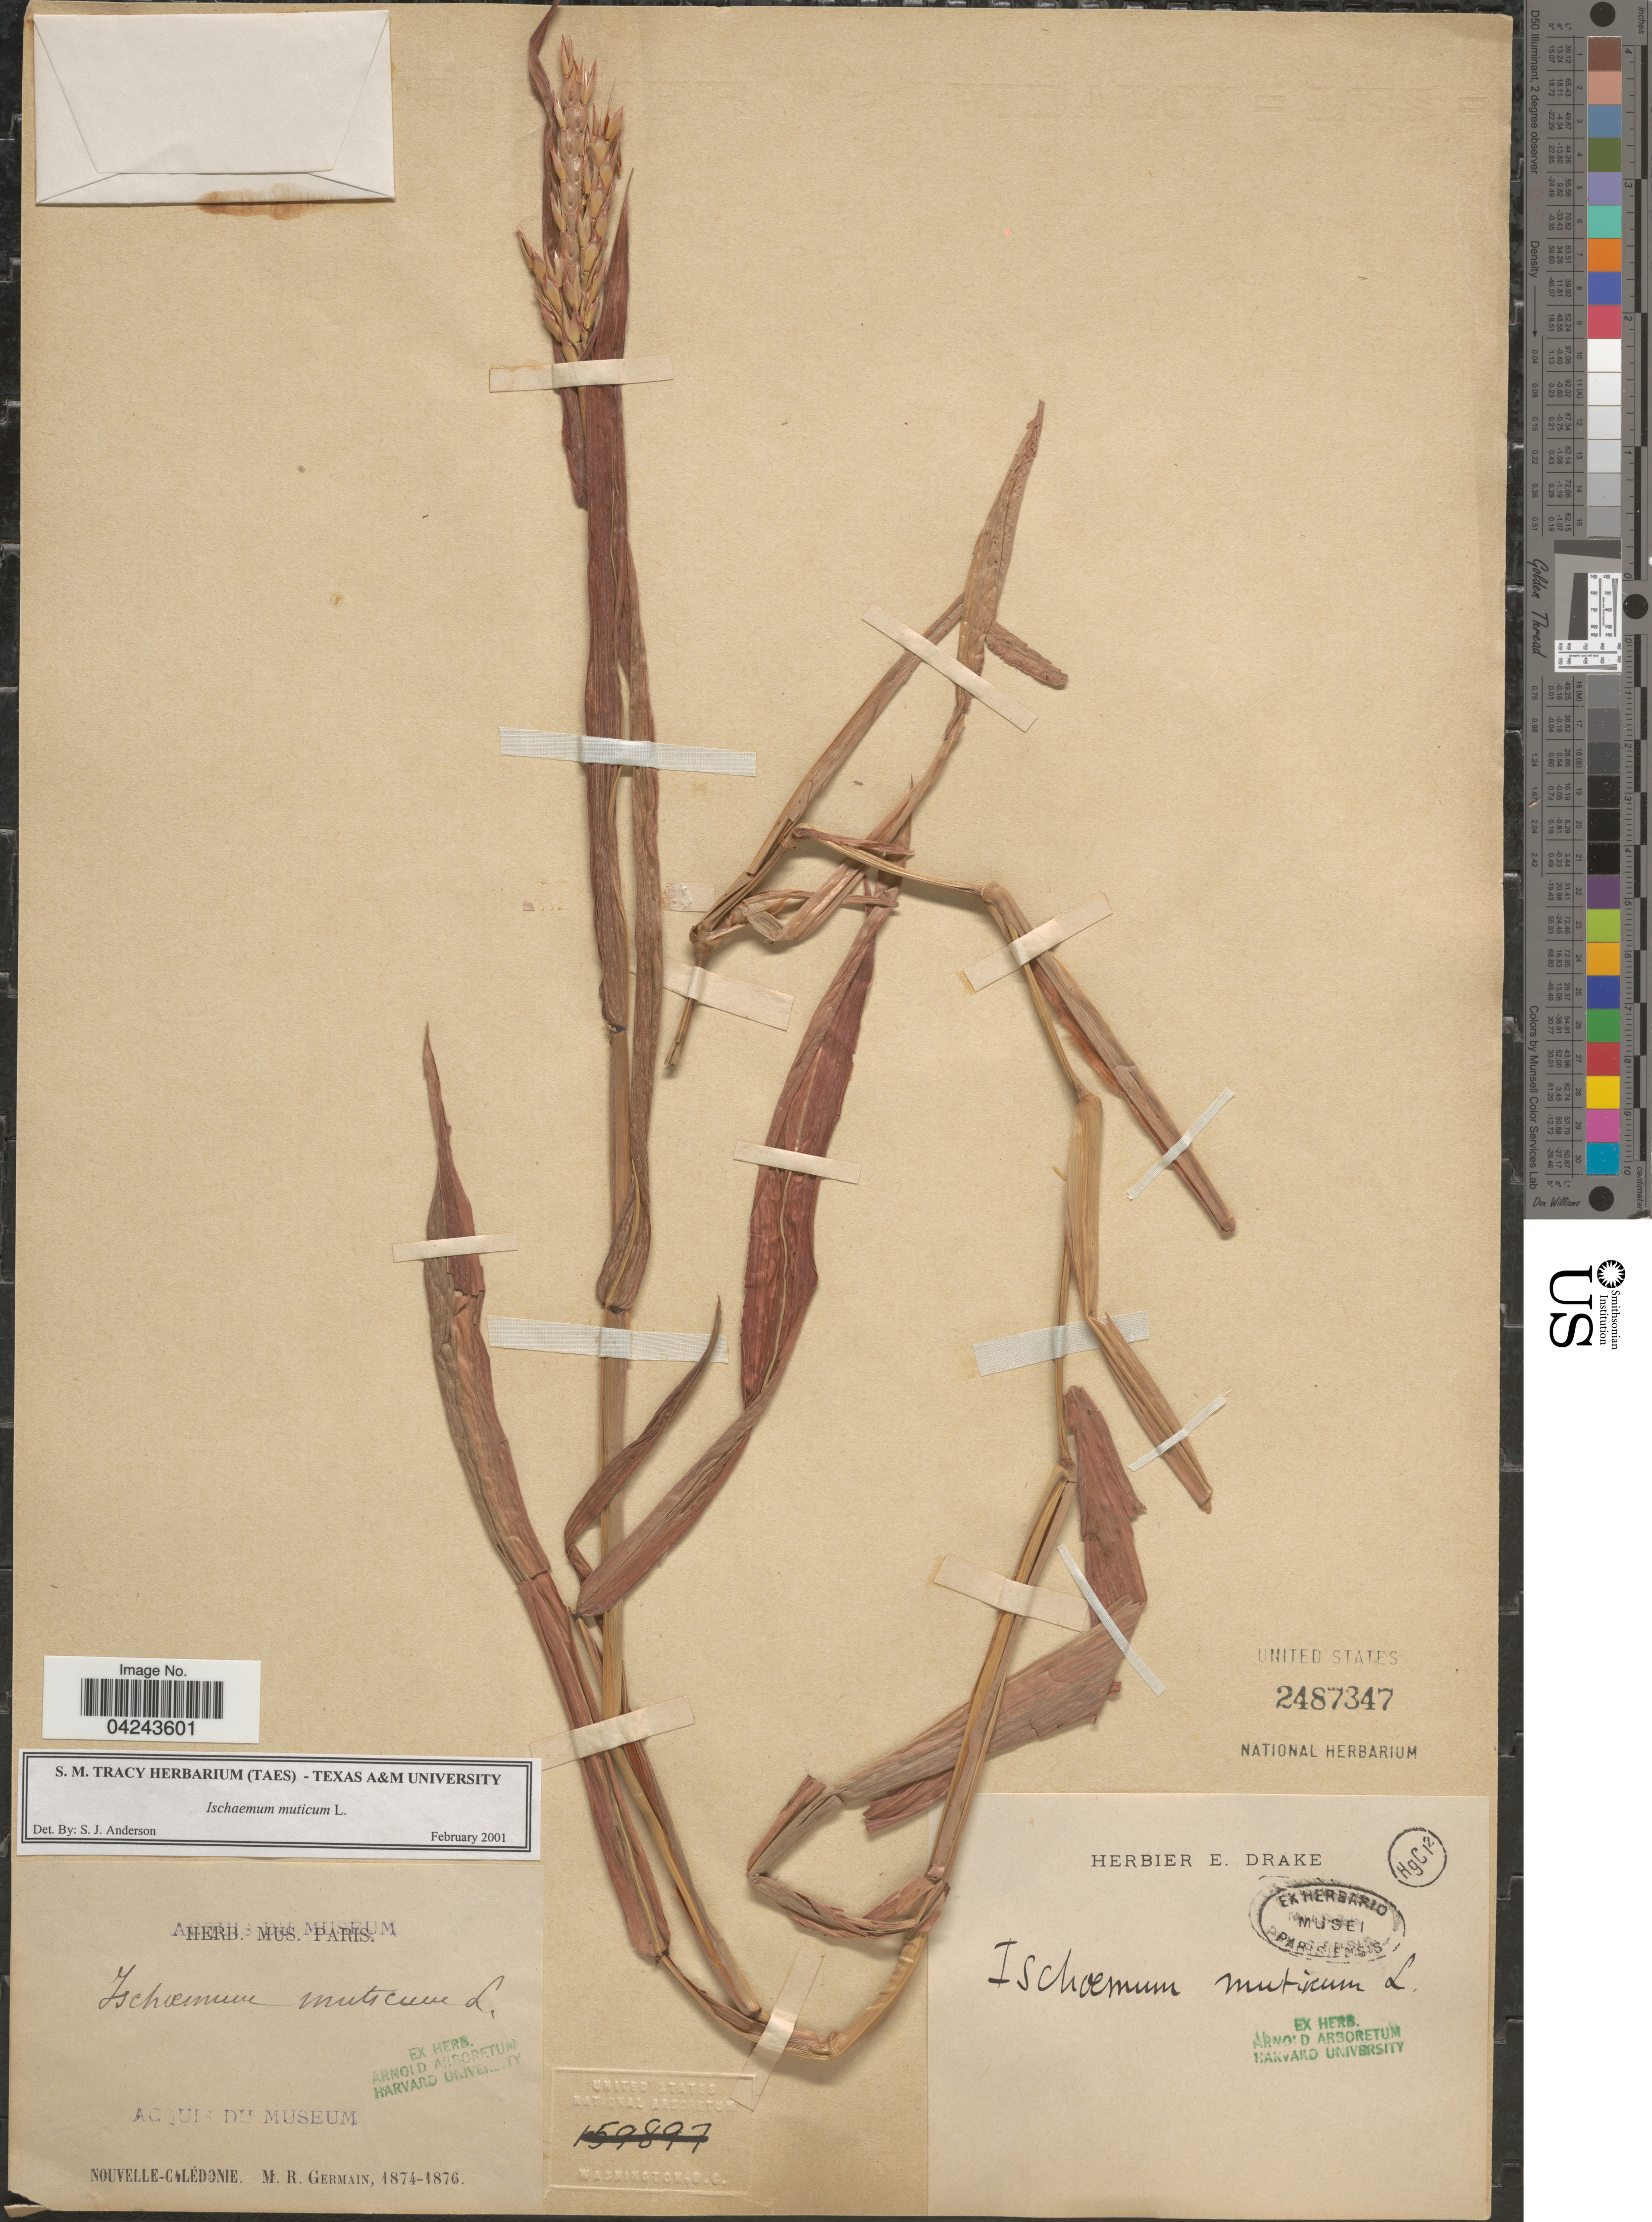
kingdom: Plantae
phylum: Tracheophyta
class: Liliopsida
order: Poales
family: Poaceae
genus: Ischaemum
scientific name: Ischaemum muticum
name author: L.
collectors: M. Germain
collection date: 1874/1876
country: New Caledonia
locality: Nouvelle-Calédonie.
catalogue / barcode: US 2487347